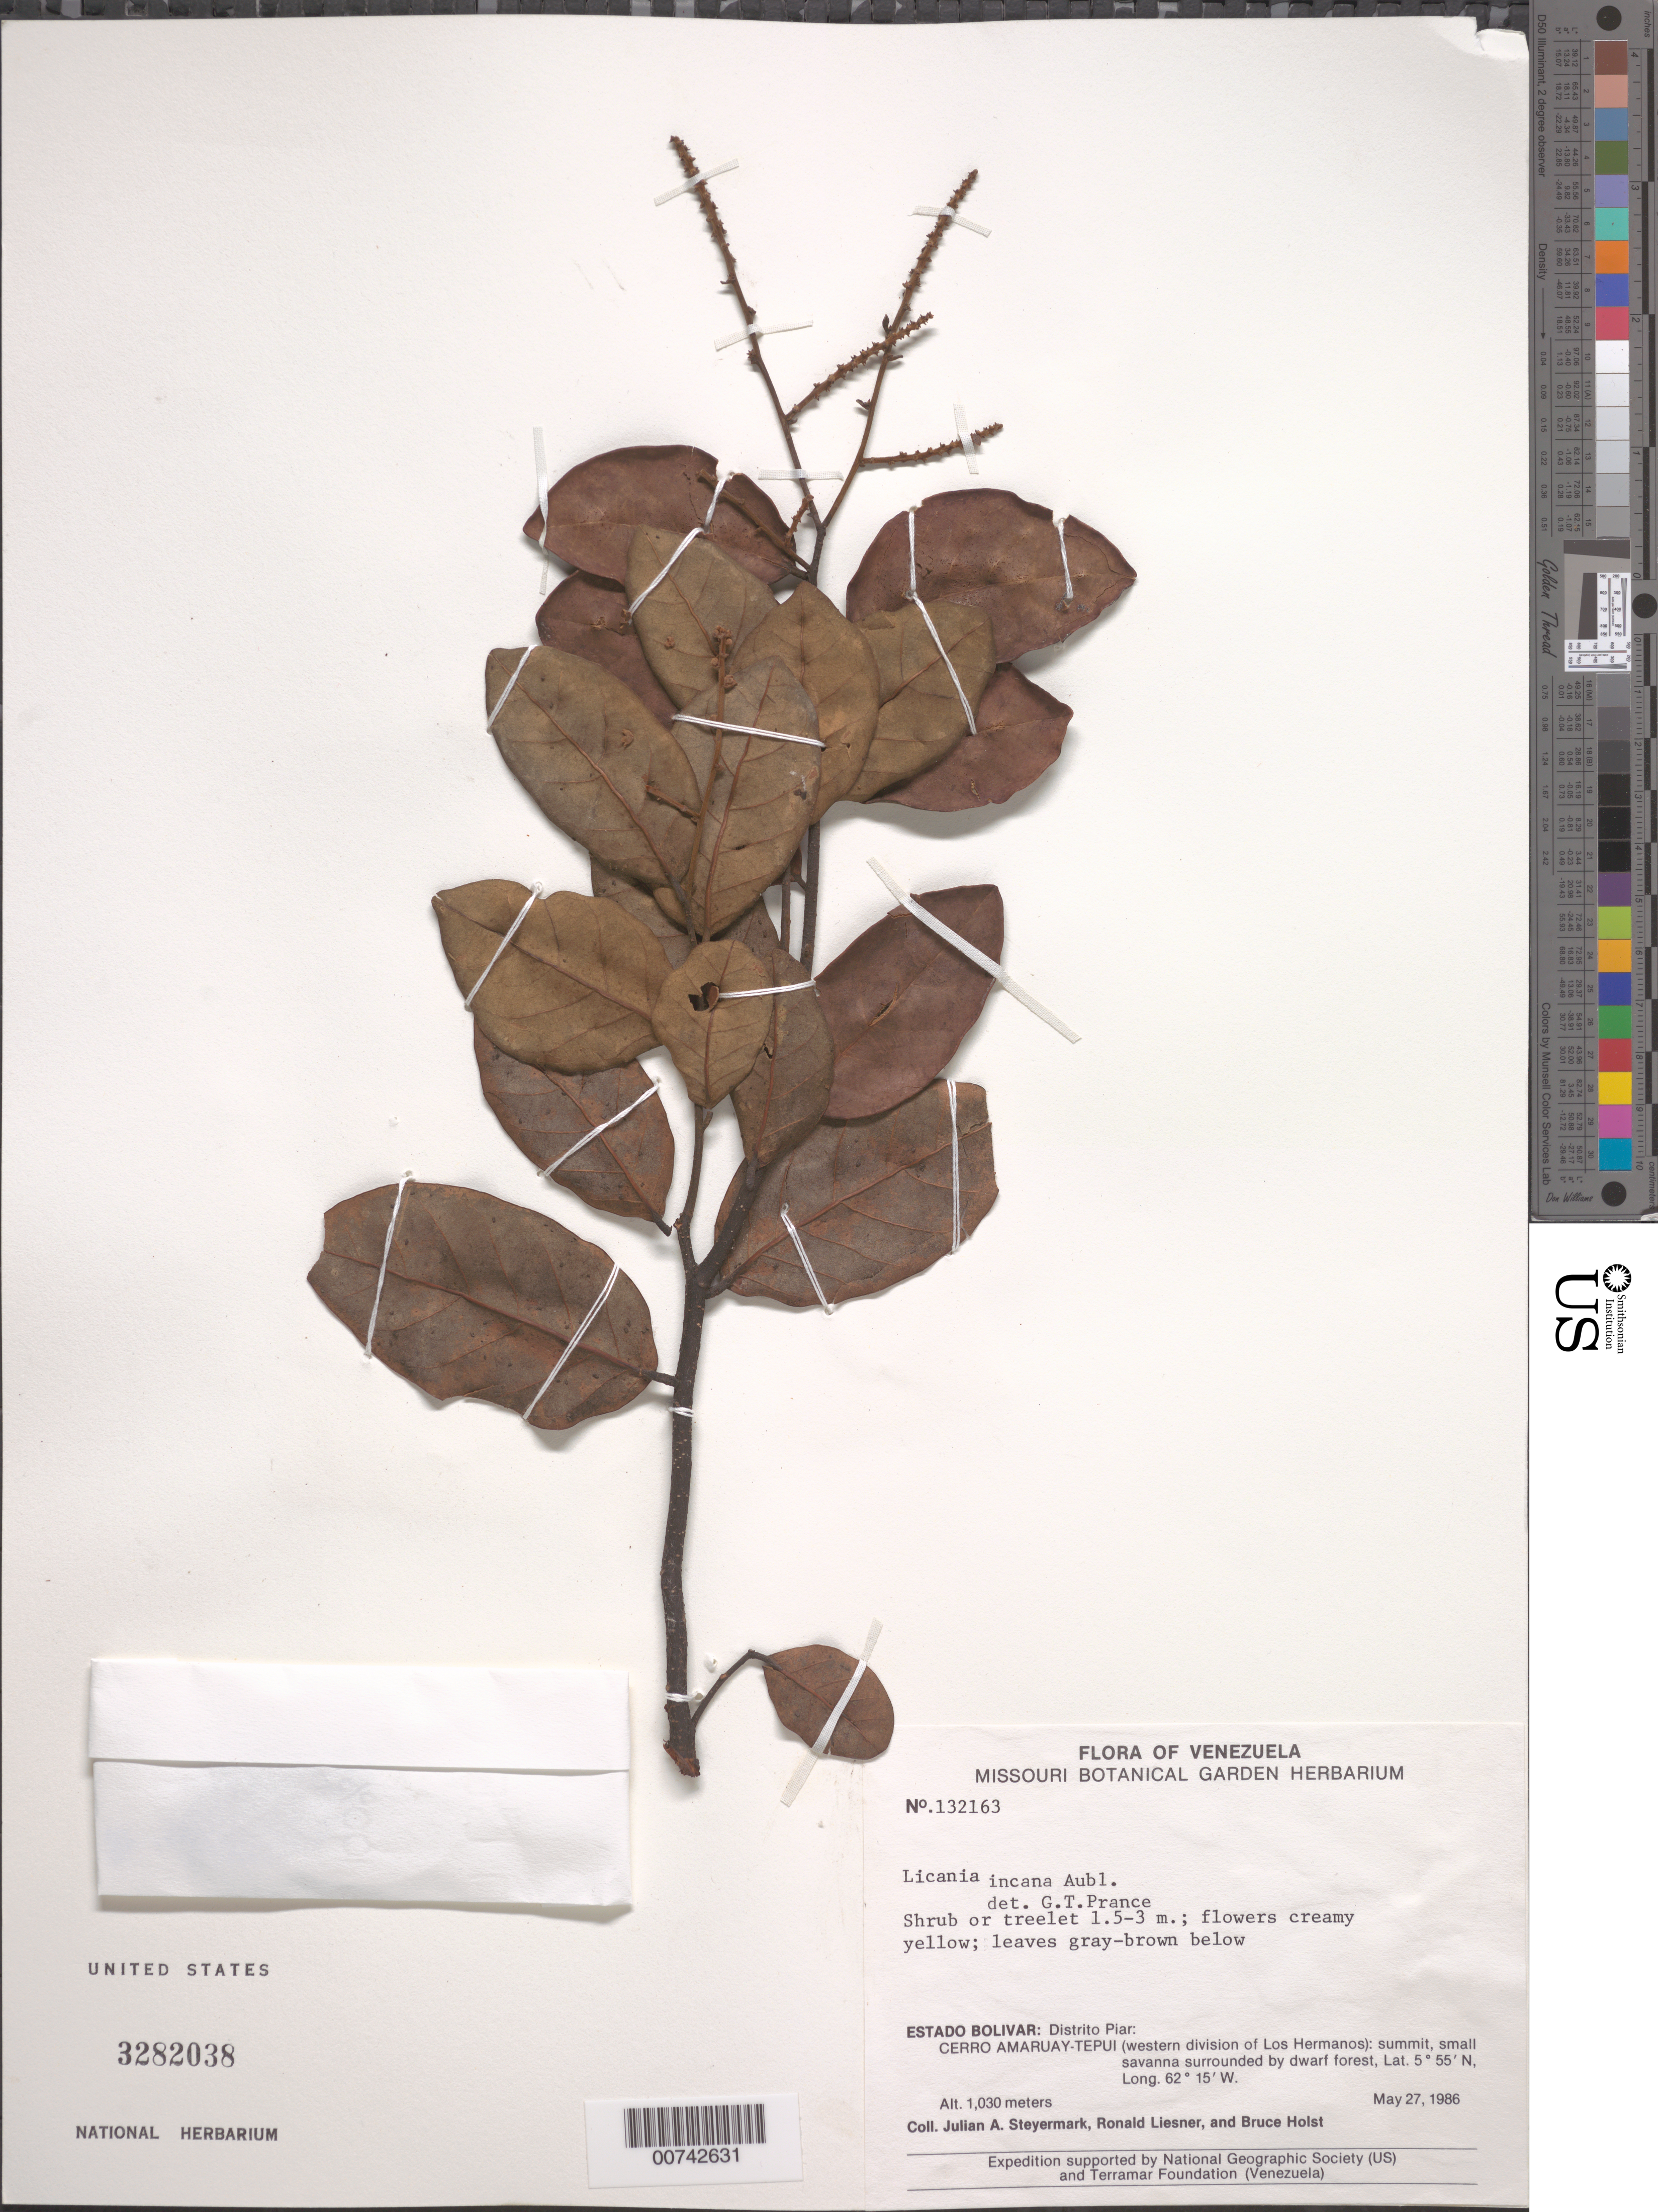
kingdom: Plantae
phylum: Tracheophyta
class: Magnoliopsida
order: Malpighiales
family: Chrysobalanaceae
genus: Licania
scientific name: Licania incana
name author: Aubl.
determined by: Prance, G. T.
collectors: J. Steyermark, R. L. Liesner & B. Holst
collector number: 132163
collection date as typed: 27-May-86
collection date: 1986-05-27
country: Venezuela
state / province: Bolívar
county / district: Piar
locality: Cerro Amaruay-tepuí (western division of Los Hermanos)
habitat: Summit, small savanna surrounded by dwarf forest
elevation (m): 1030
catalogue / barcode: US 3282038